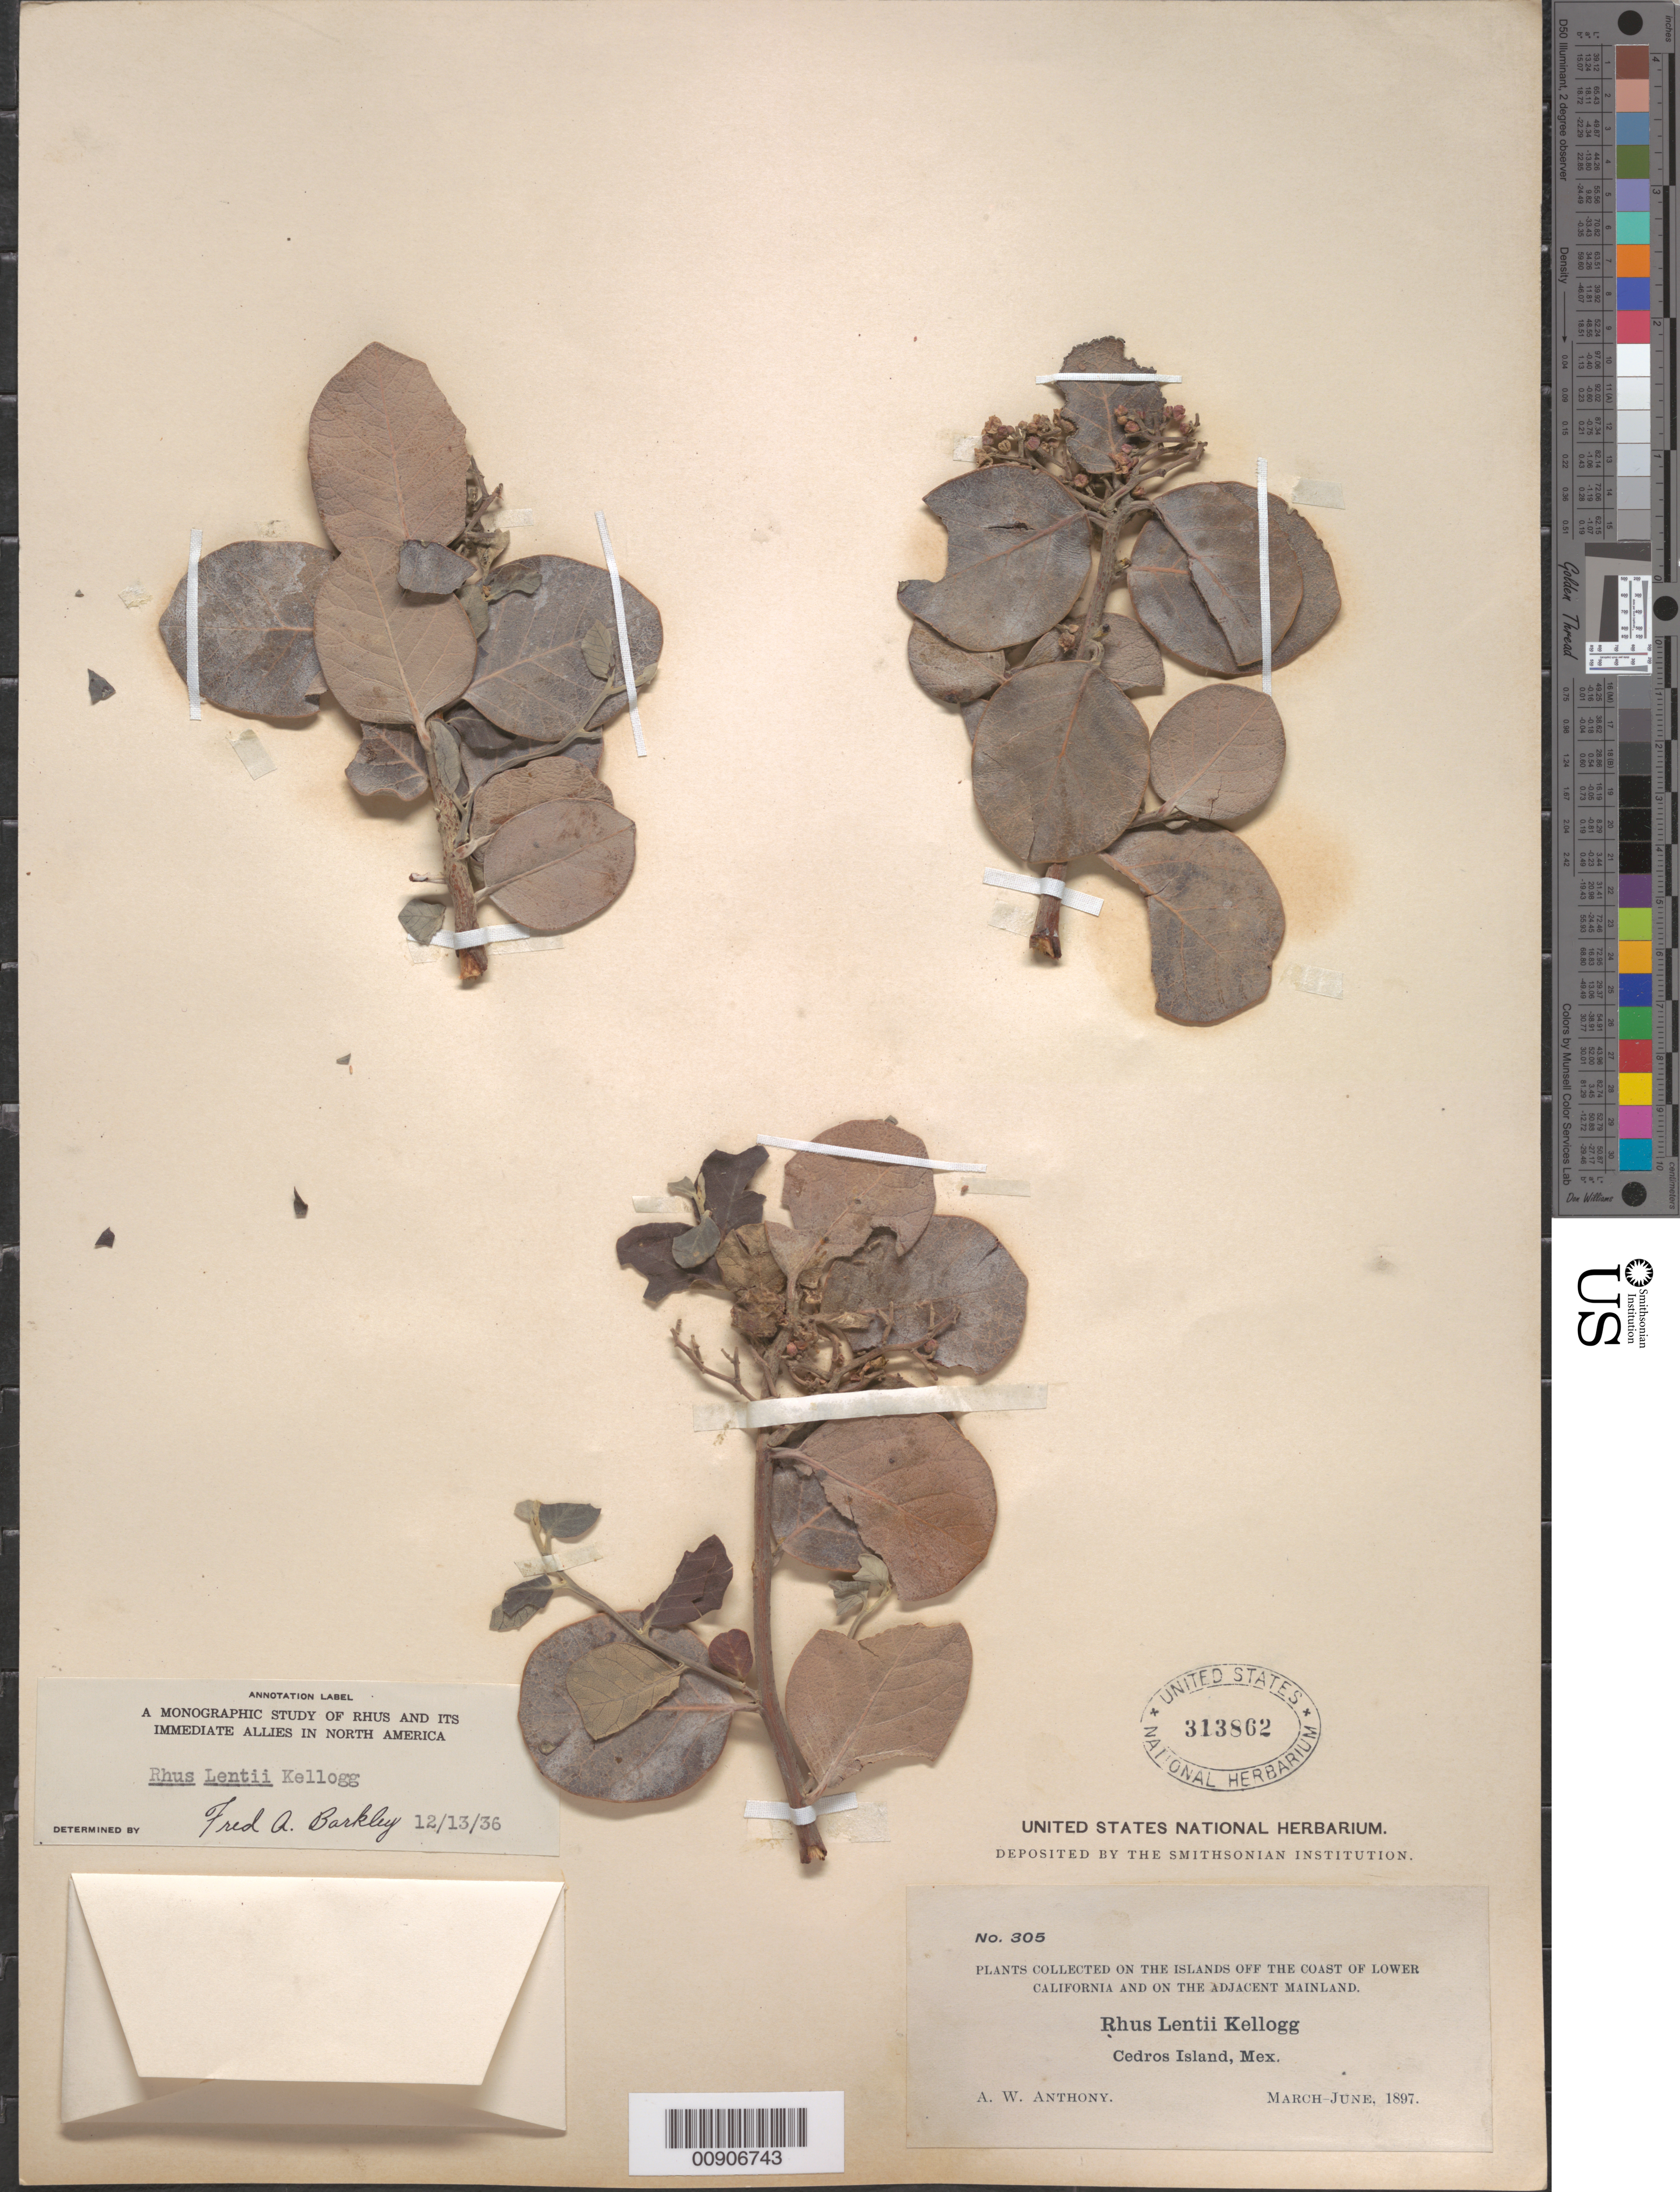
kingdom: Plantae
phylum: Tracheophyta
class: Magnoliopsida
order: Sapindales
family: Anacardiaceae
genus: Rhus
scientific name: Rhus lentii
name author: Kellogg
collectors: A. W. Anthony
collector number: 305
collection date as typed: Mar 1897 to -- Jun 1897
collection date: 1897-03/1897-06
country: Mexico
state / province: Baja California Norte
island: Cedros I.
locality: Cedros Island.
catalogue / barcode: US 313862